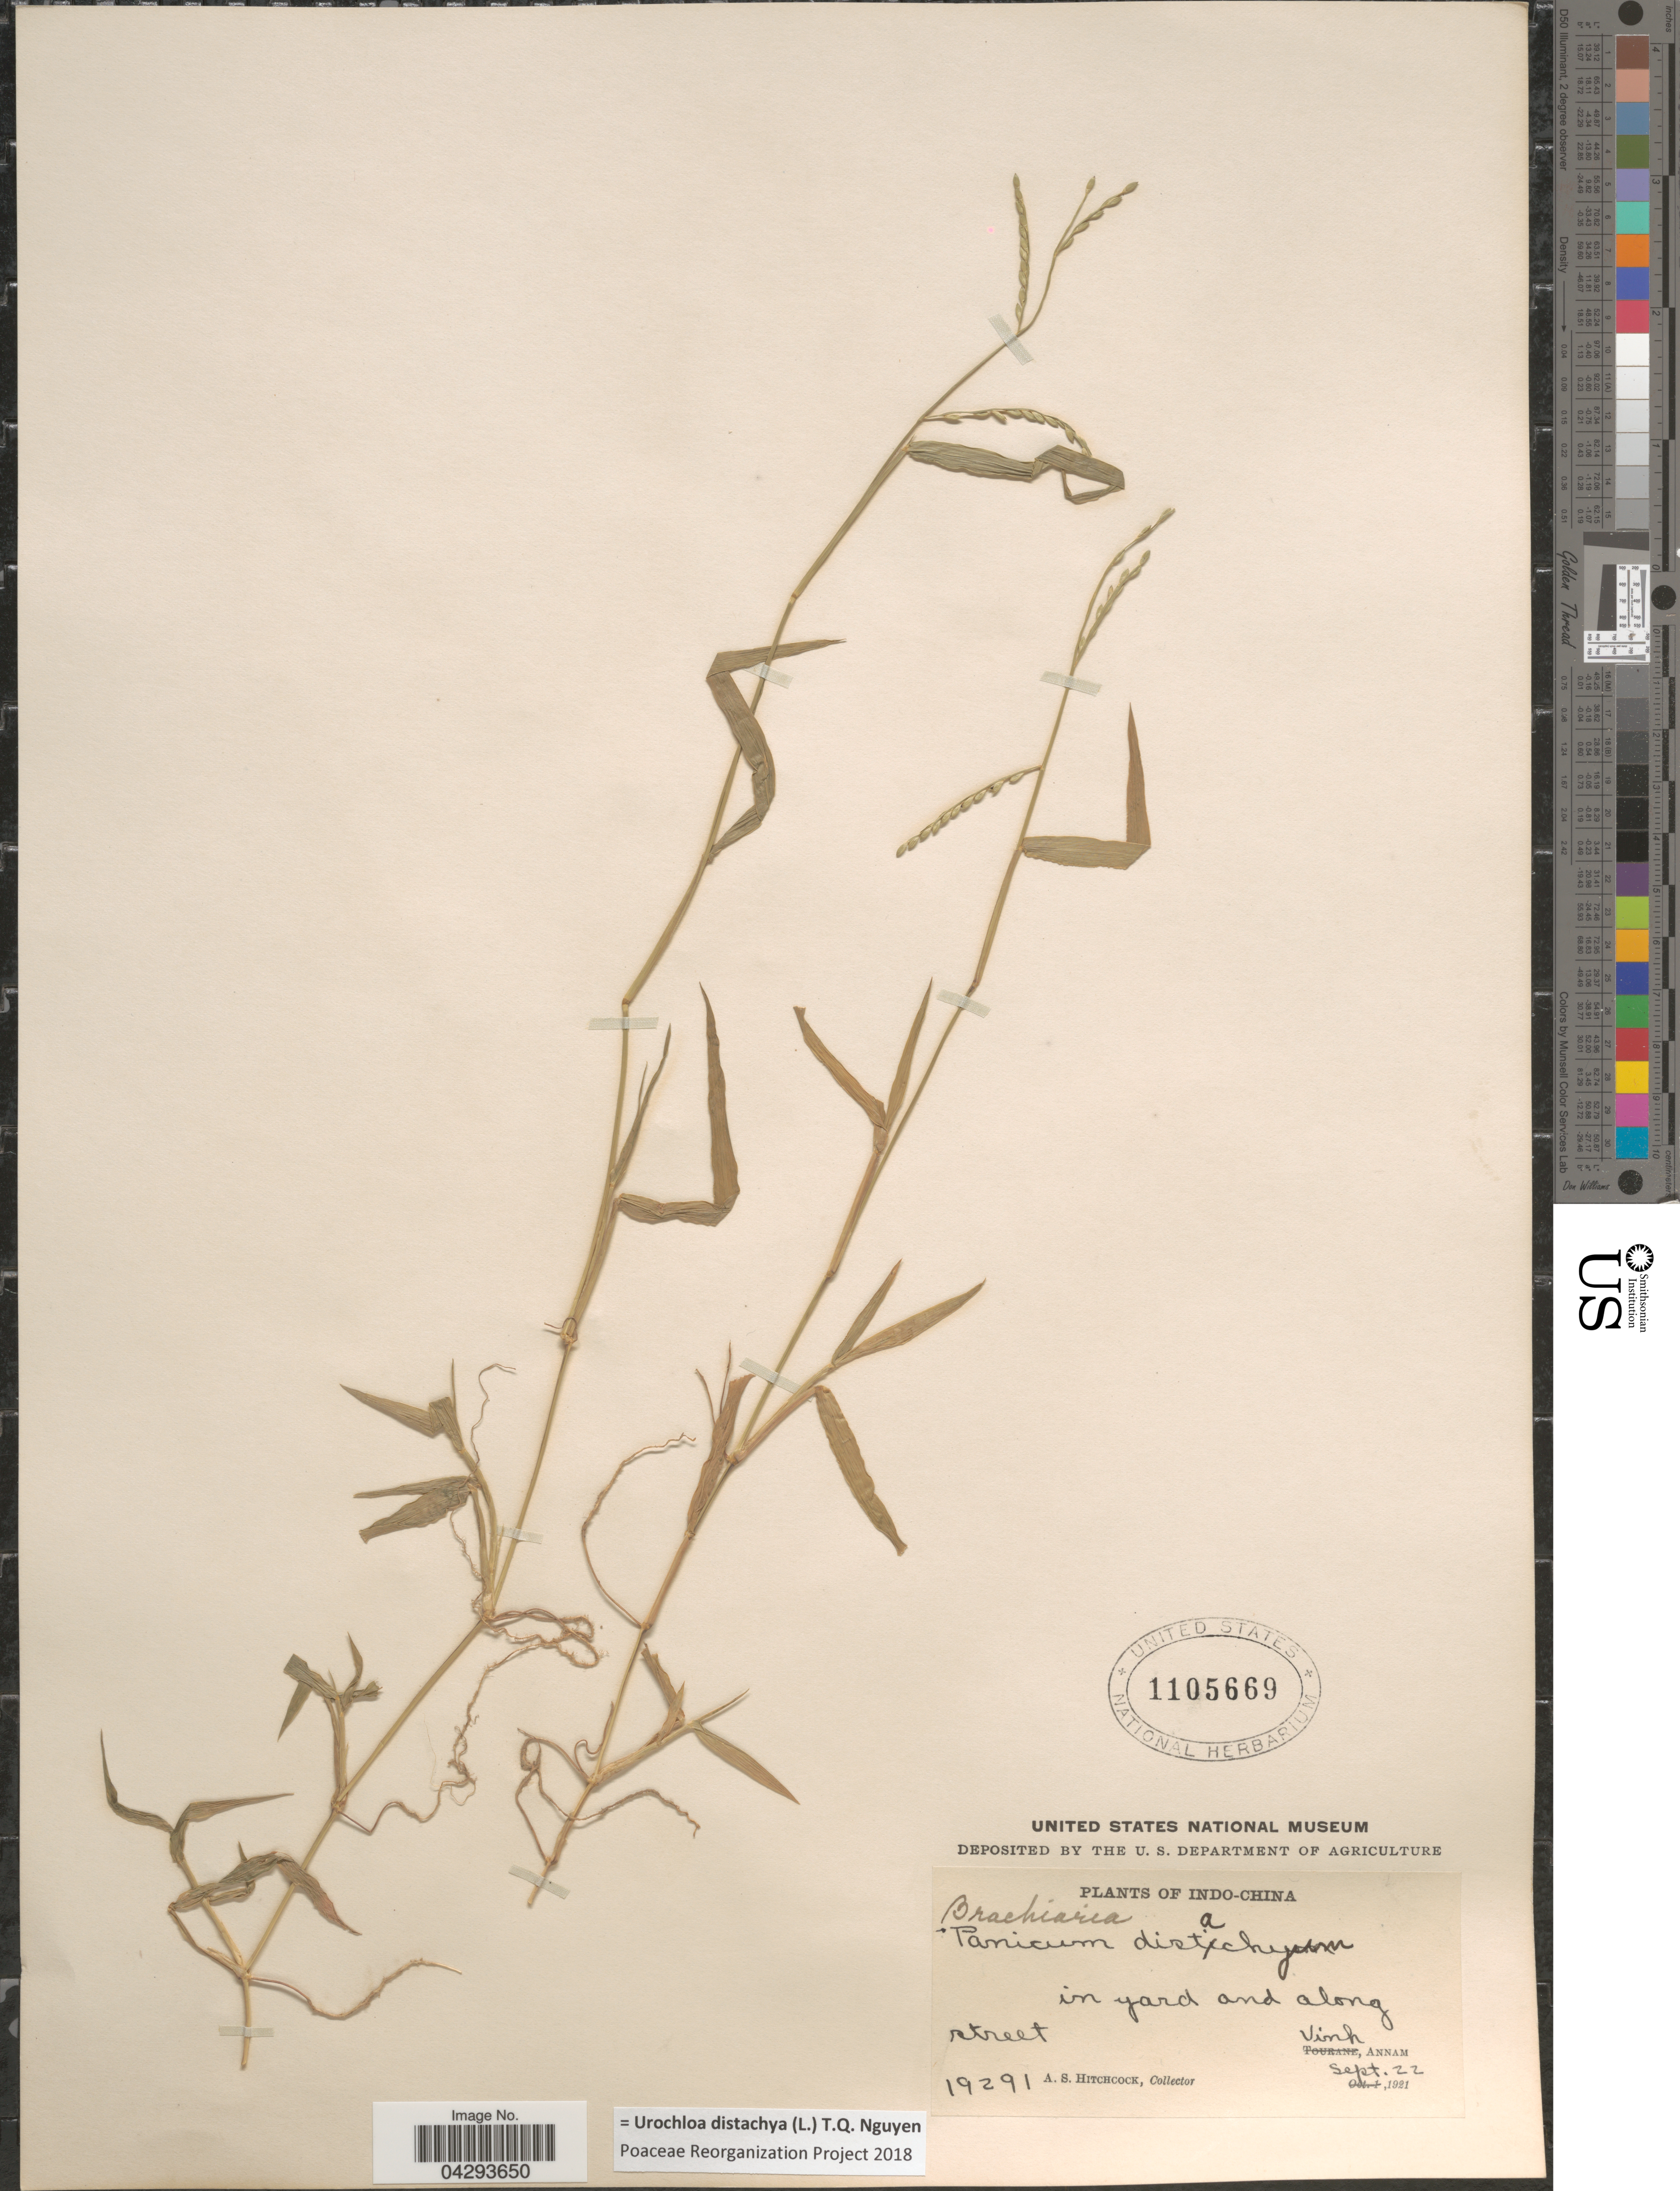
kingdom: Plantae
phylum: Tracheophyta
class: Liliopsida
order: Poales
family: Poaceae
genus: Urochloa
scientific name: Urochloa distachya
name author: (L.) T.Q. Nguyen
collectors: A. S. Hitchcock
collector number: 19291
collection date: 1921-09-22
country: Vietnam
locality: Vinh, Annam.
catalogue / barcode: US 1105669